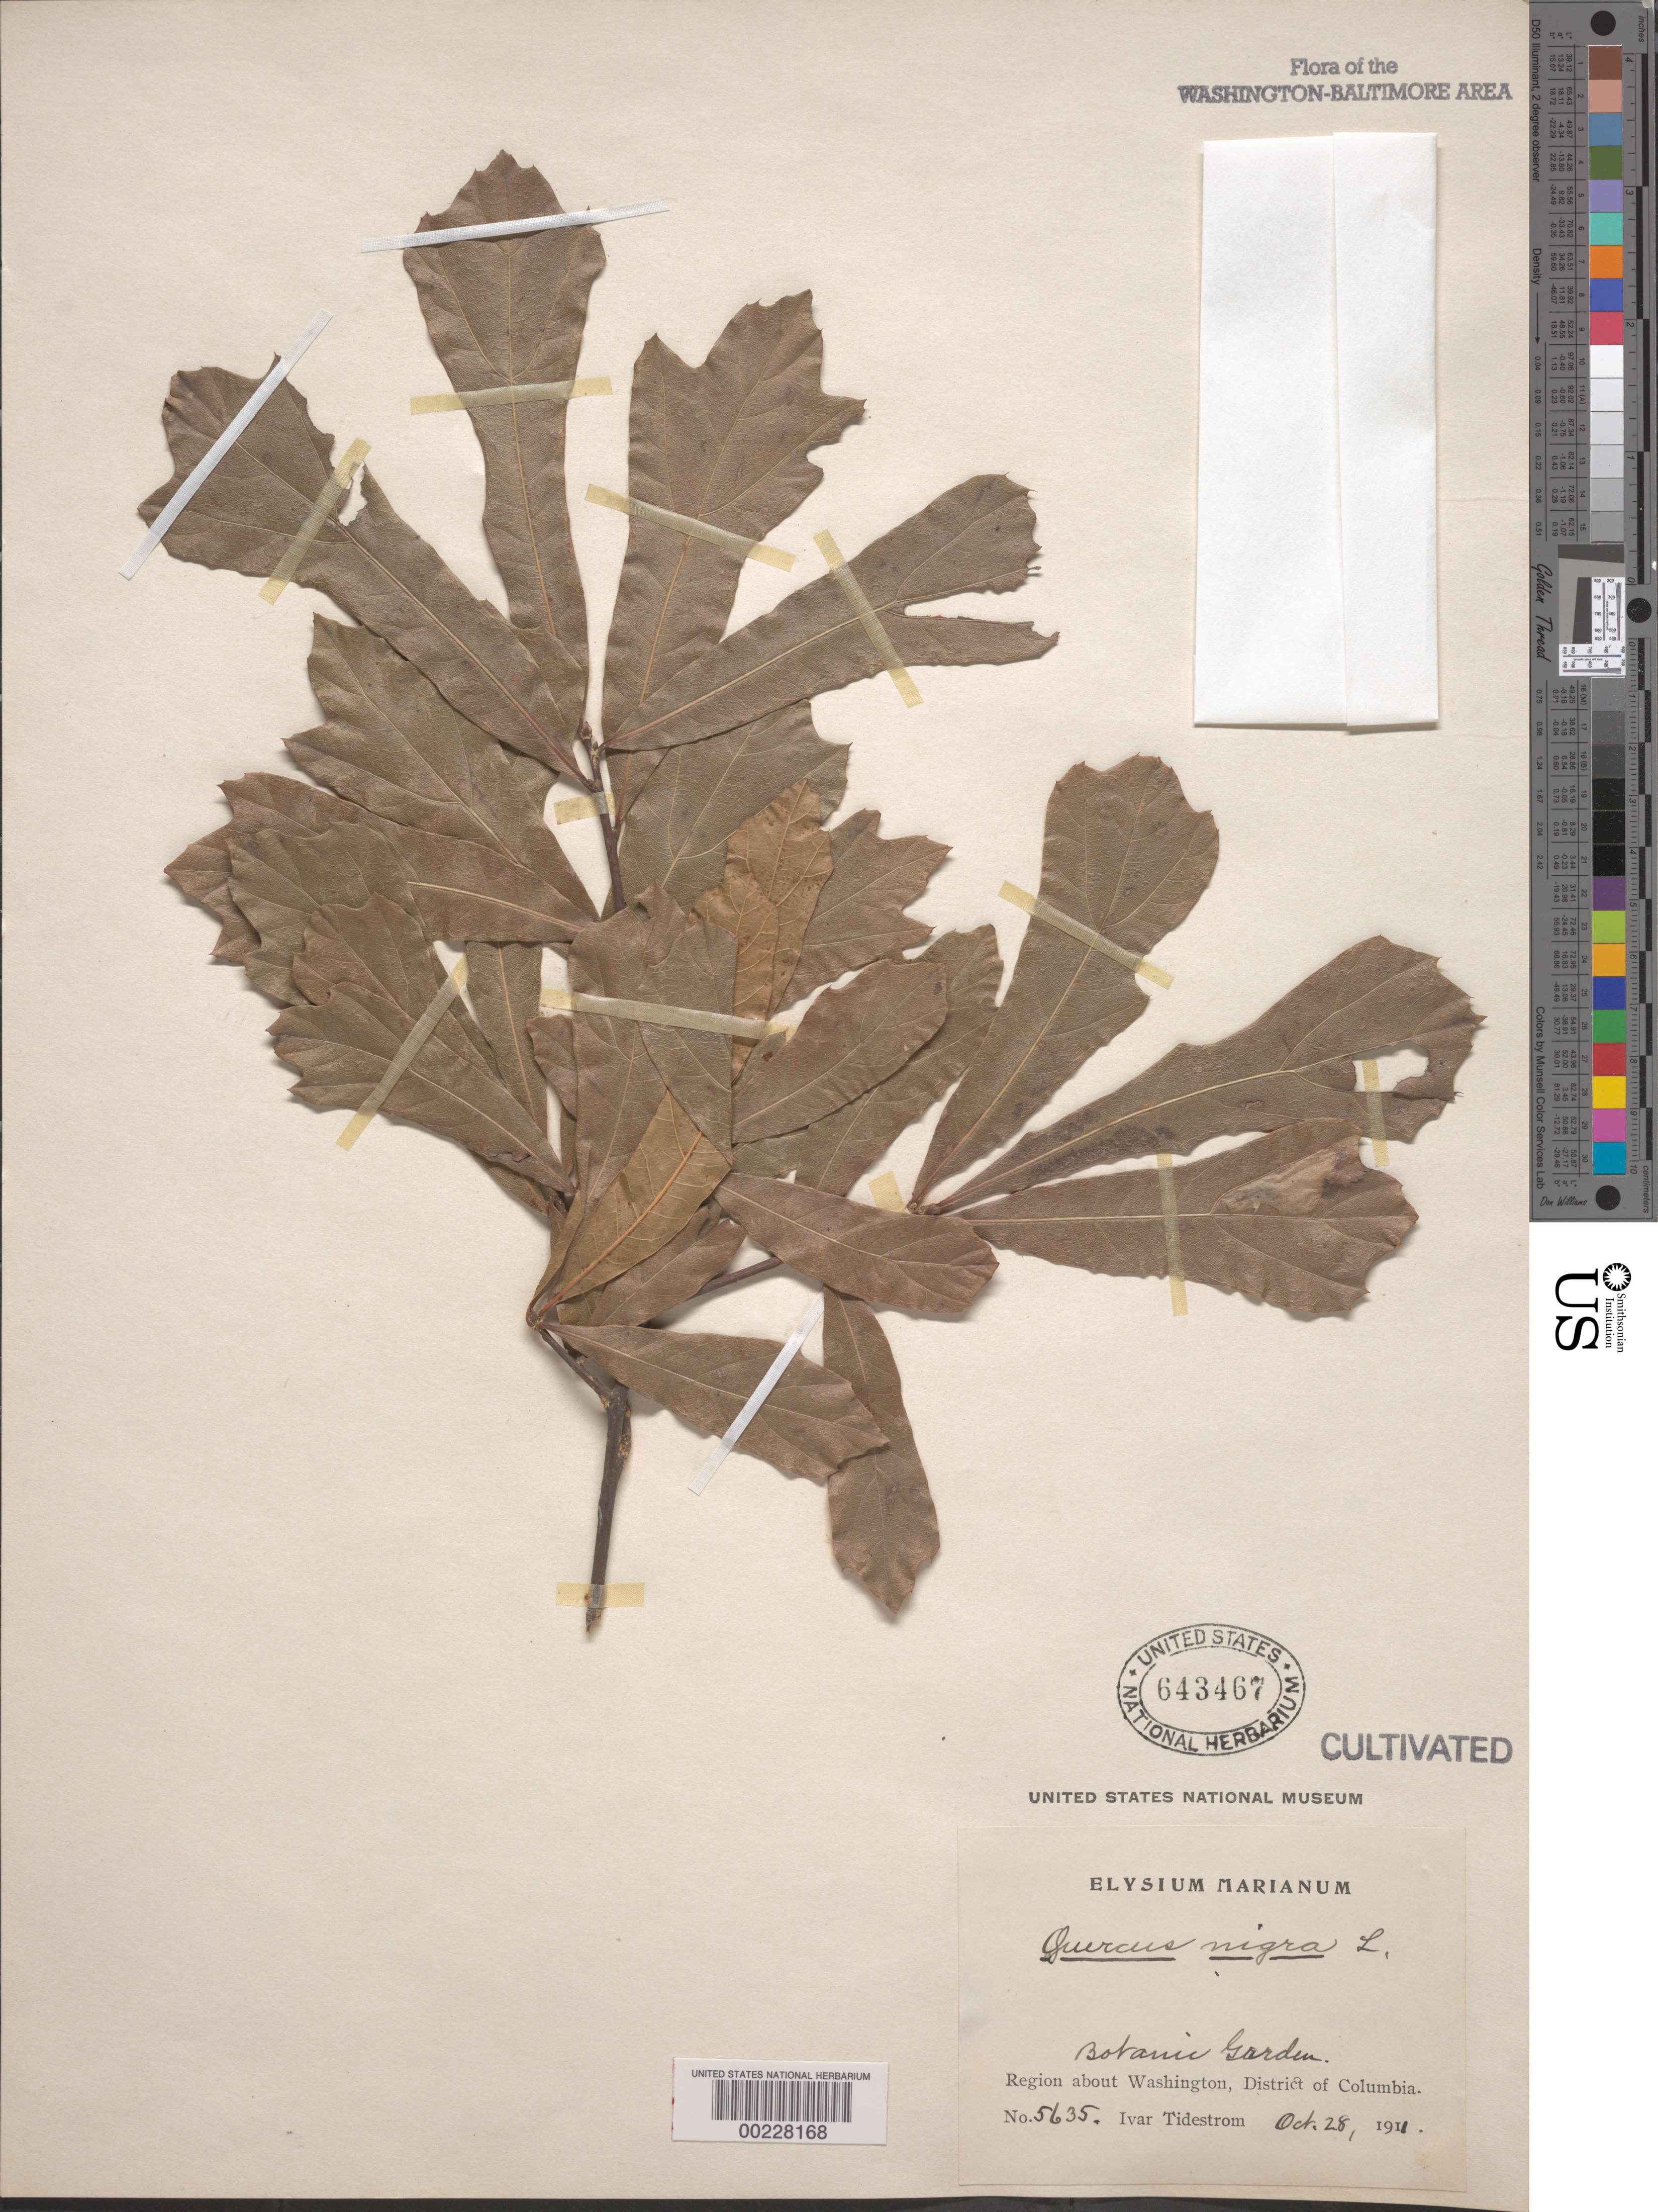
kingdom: Plantae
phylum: Tracheophyta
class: Magnoliopsida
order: Fagales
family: Fagaceae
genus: Quercus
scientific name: Quercus nigra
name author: L.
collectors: I. F. Tidestrom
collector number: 5635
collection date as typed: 28 Oct 1911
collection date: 1911-10-28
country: United States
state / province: District of Columbia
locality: Botanical Garden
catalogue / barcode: US 643467